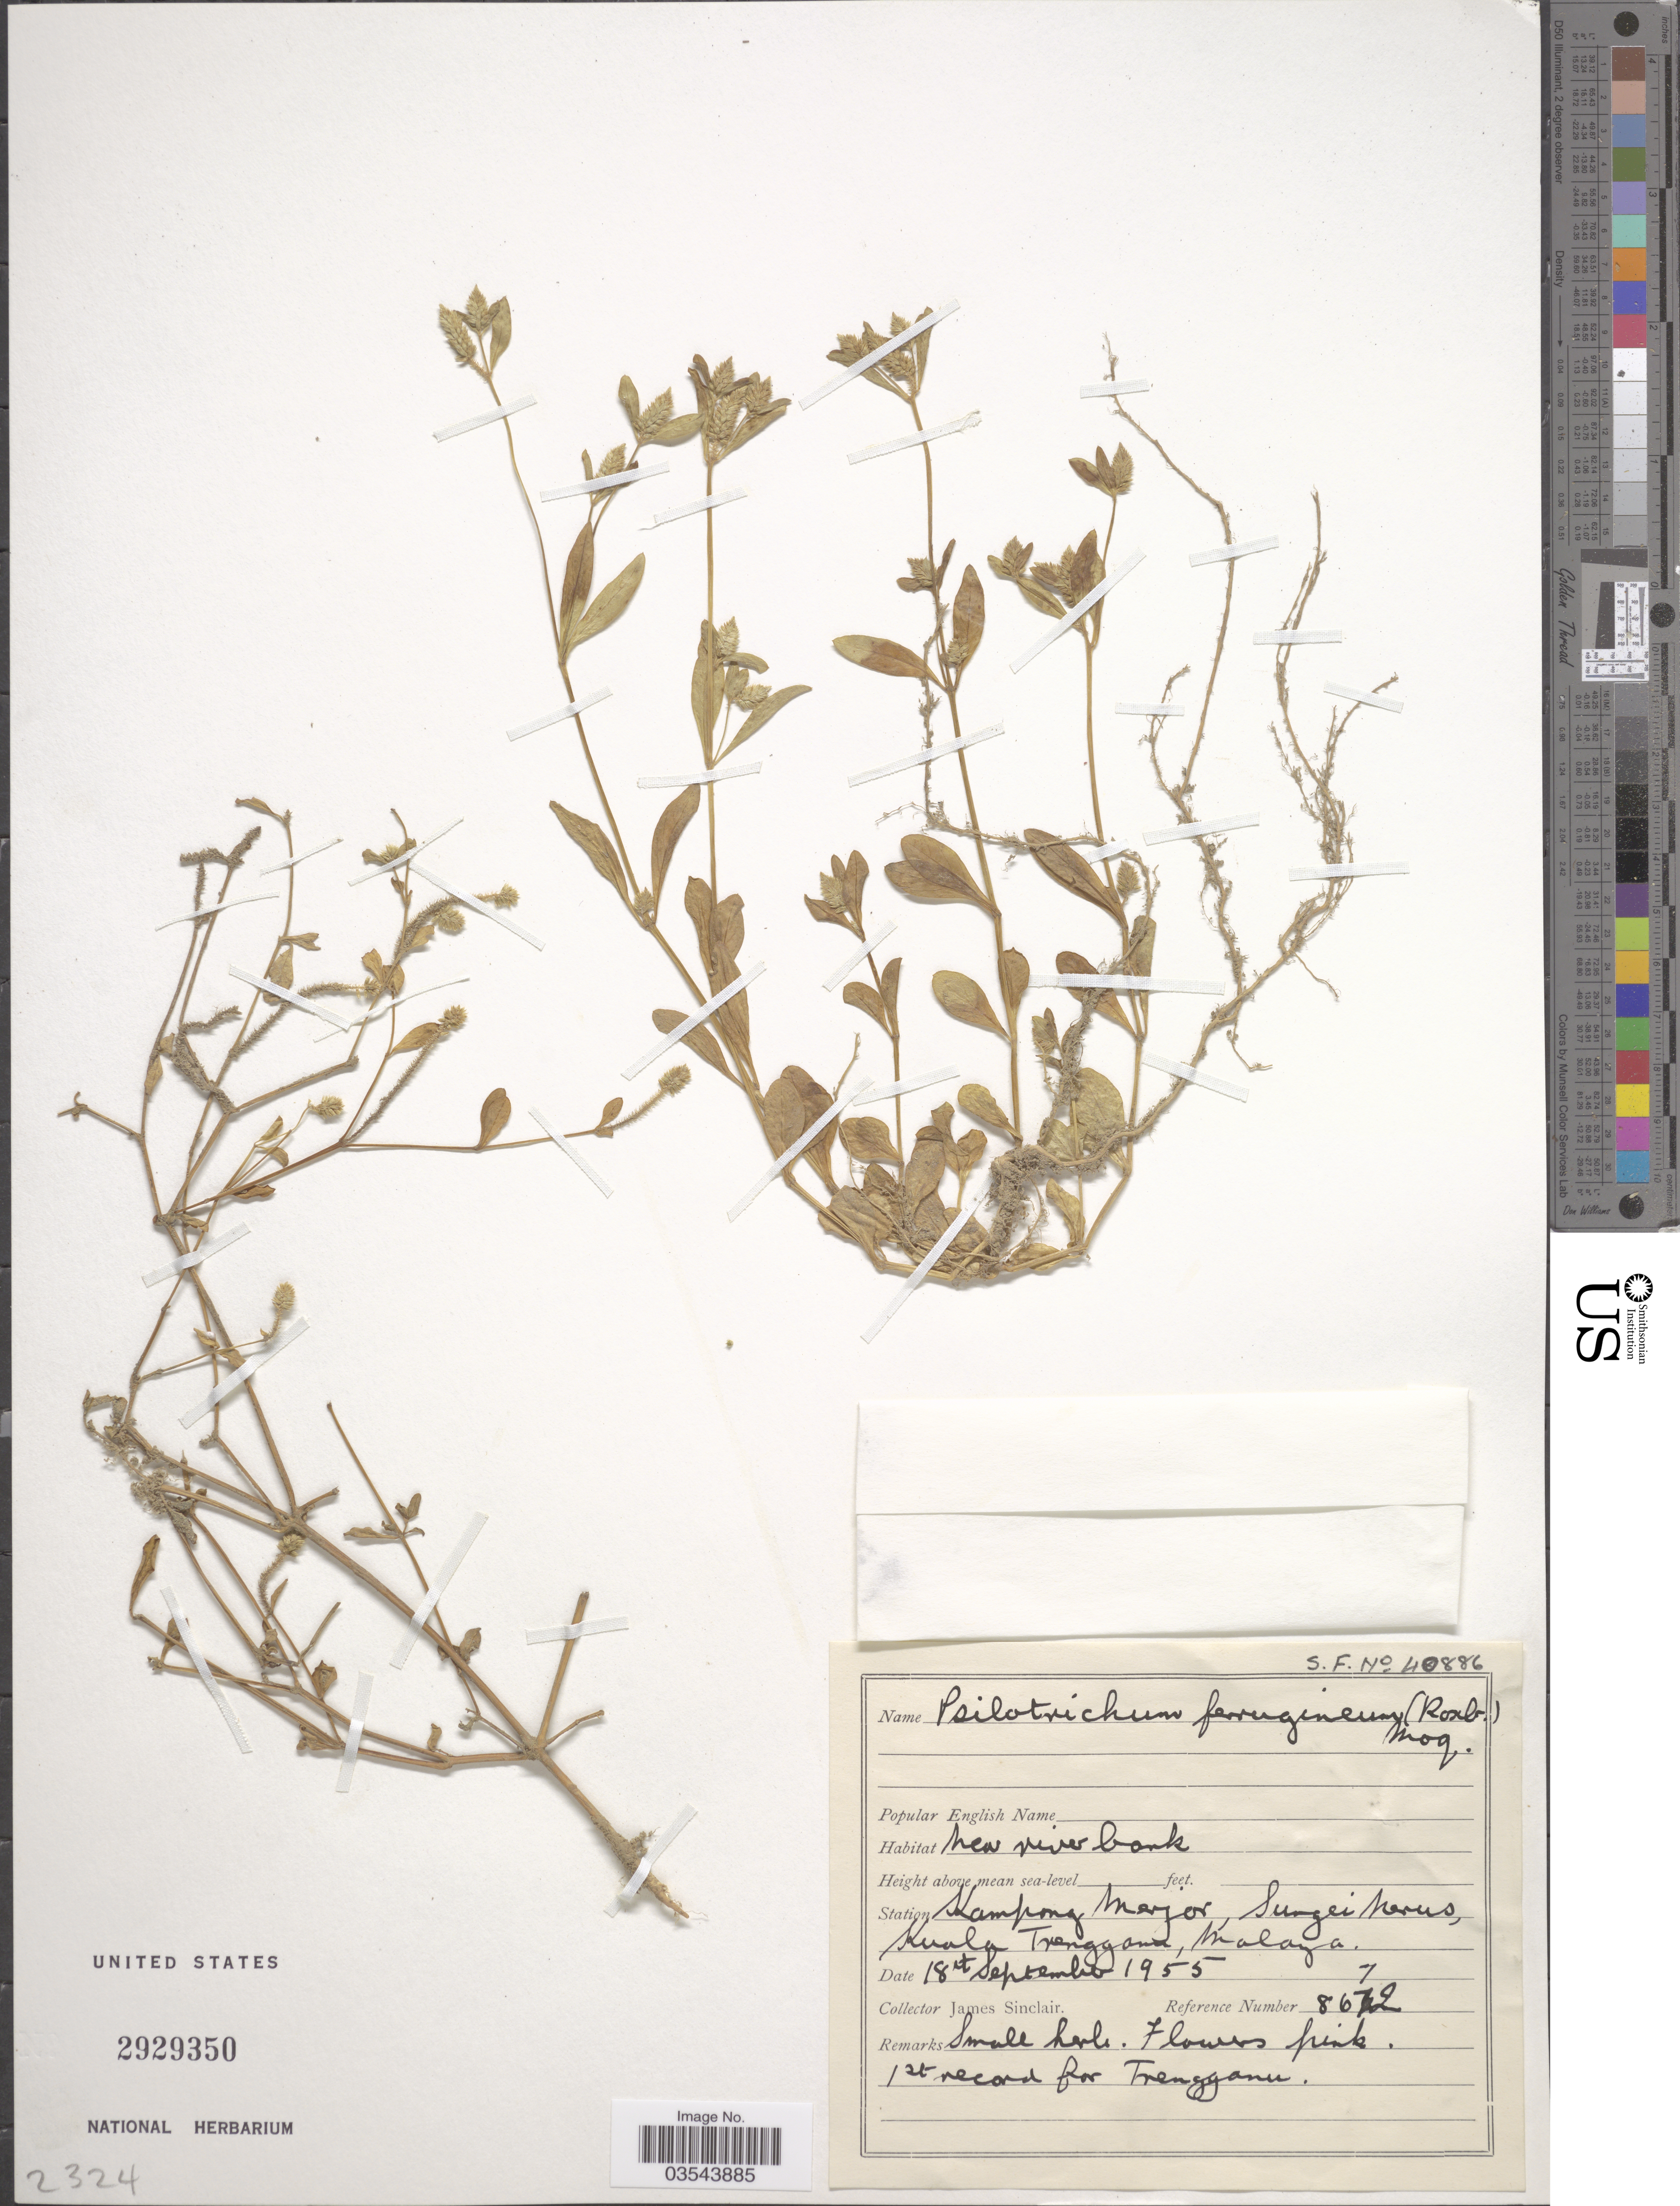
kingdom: Plantae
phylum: Tracheophyta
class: Magnoliopsida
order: Caryophyllales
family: Amaranthaceae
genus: Psilotrichum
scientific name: Psilotrichum ferrugineum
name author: (Roxb.) Moq.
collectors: J. Sinclair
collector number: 8672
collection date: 1955-09-18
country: Malaysia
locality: Station Kampong Major, Sungei Merus, Kuala Trengganu, Malaya.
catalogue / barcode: US 2929350